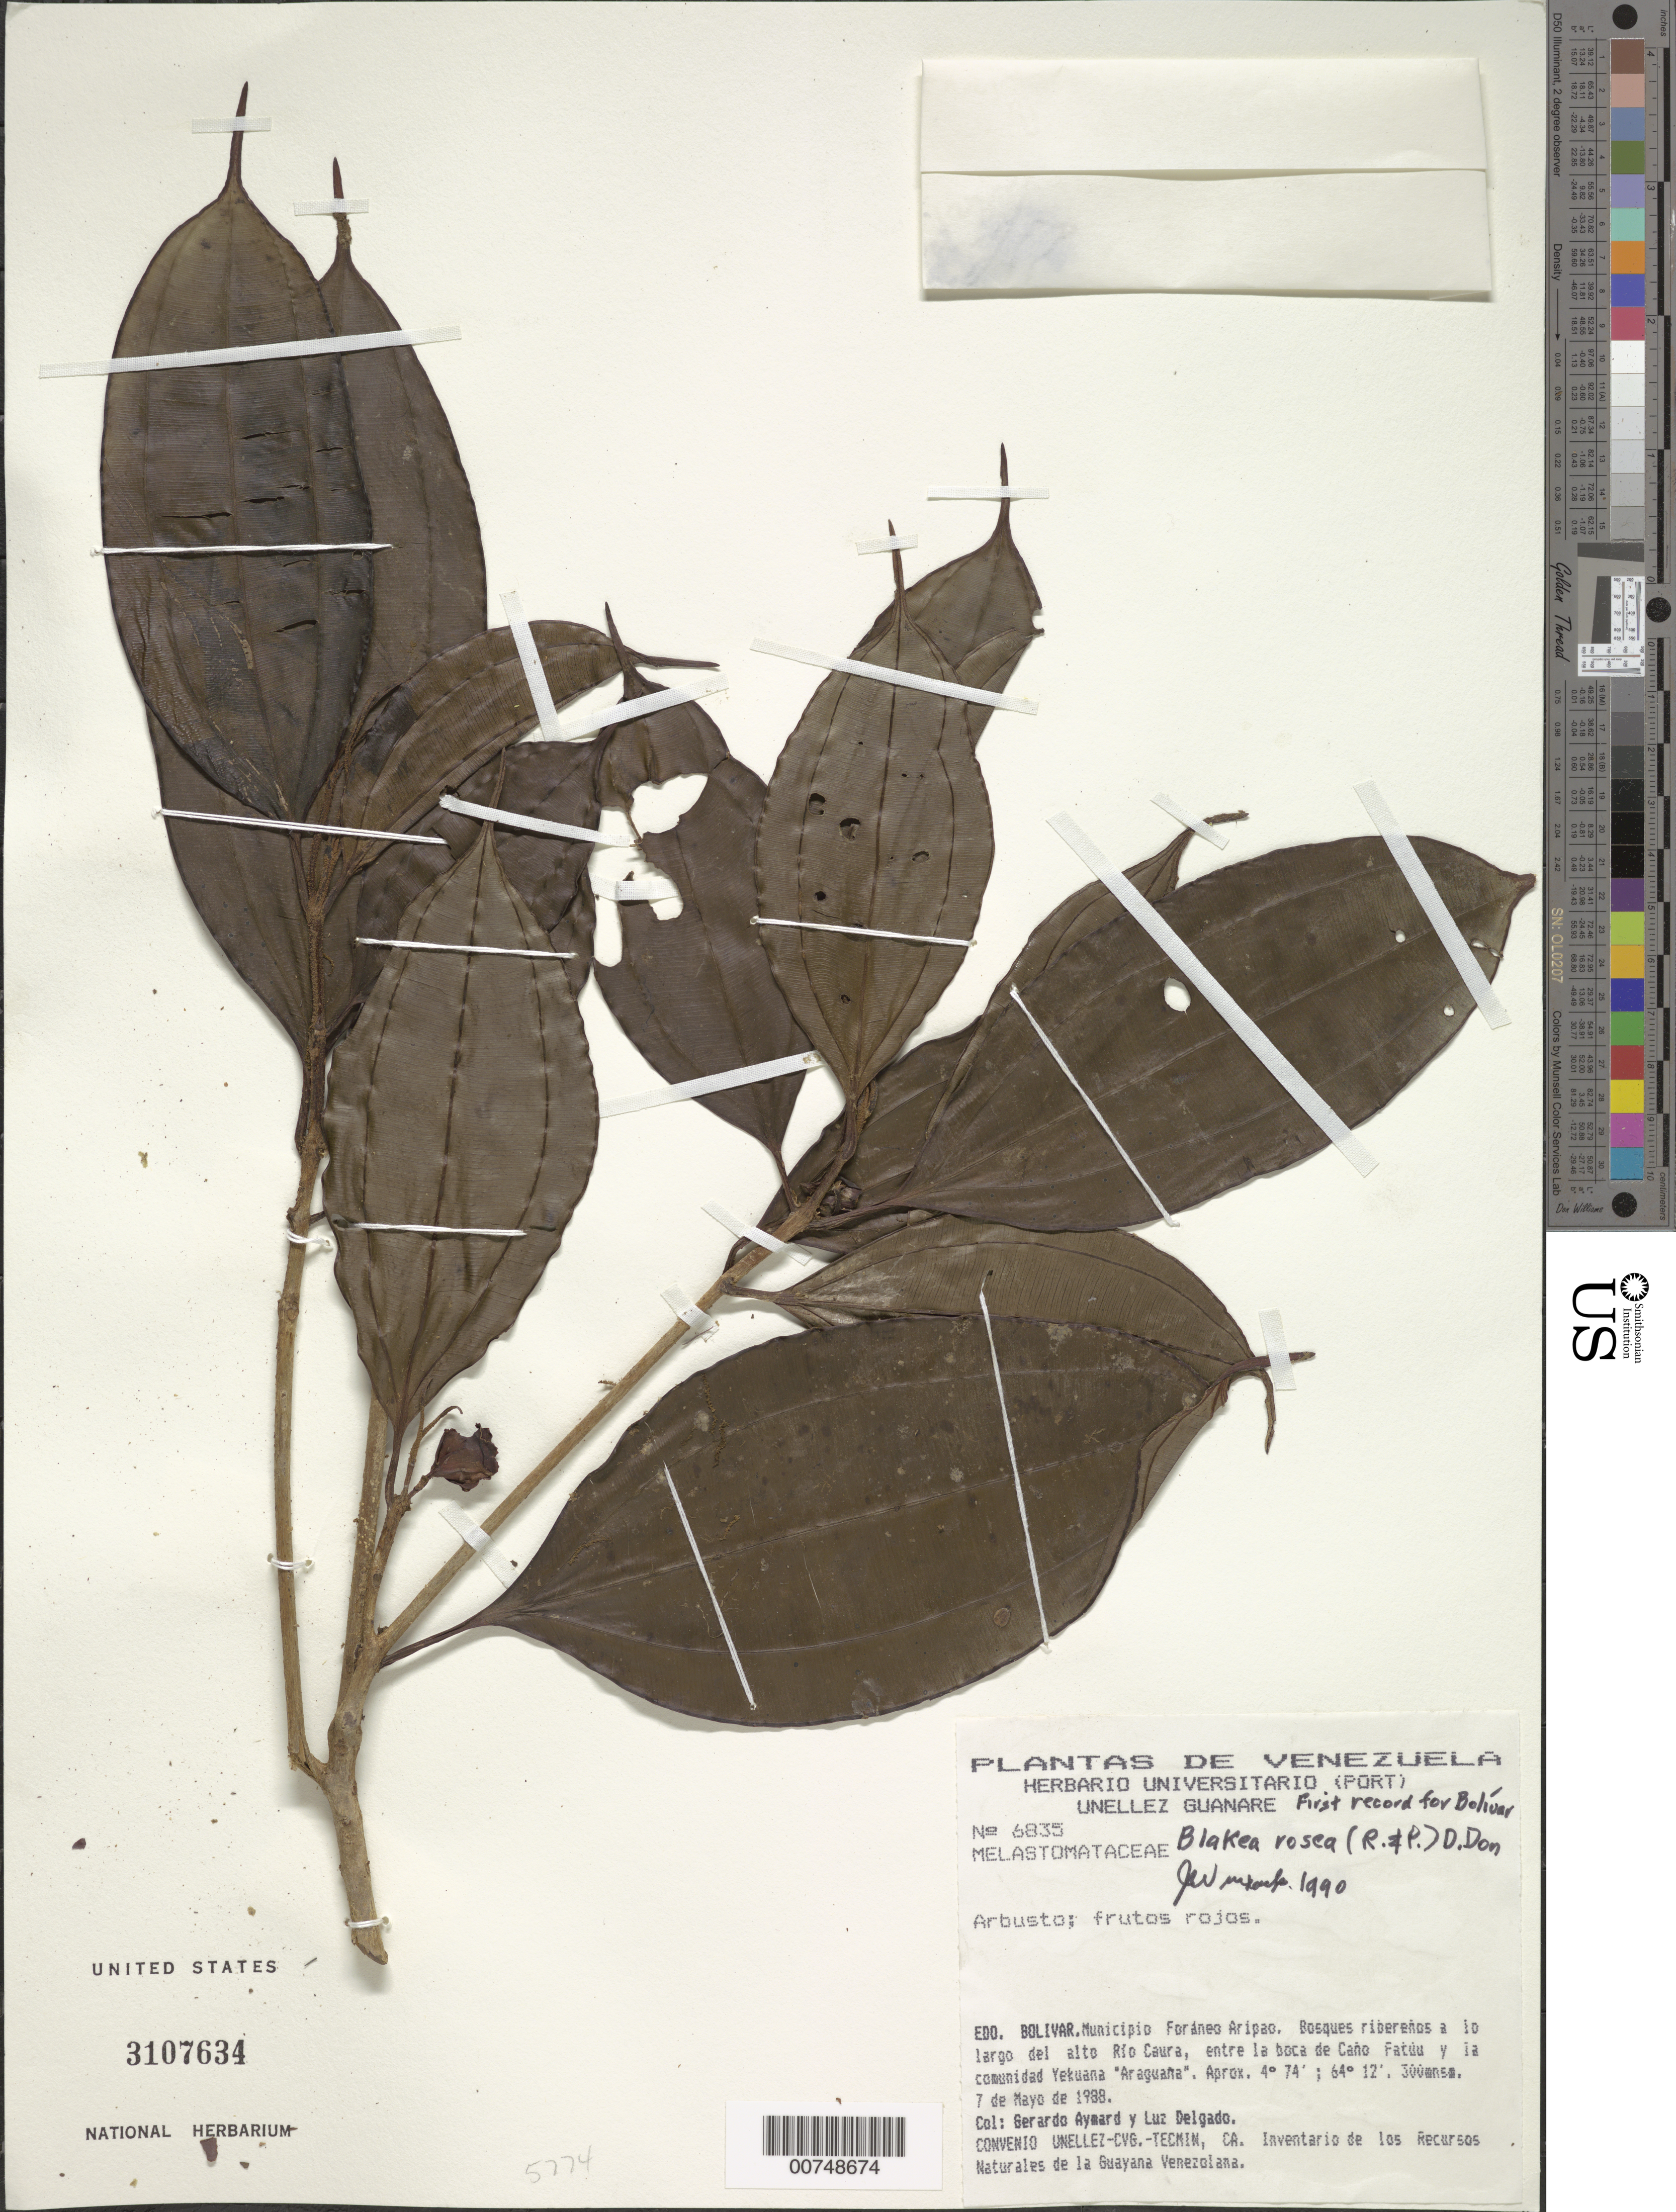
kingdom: Plantae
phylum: Tracheophyta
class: Magnoliopsida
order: Myrtales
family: Melastomataceae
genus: Blakea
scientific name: Blakea rosea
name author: D. Don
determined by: Wurdack, John J., (US), US (UNITED STATES)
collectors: G. A. Aymard & L. Delgado V.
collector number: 6835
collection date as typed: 7-May-88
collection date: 1988-05-07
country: Venezuela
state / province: Bolívar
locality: Mun. Foraneo Aripao, alto Río Caura, entre la boca de Canño Fatúu y la comunidad Yekuana "Araguana"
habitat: Riparian forest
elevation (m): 300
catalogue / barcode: US 3107634